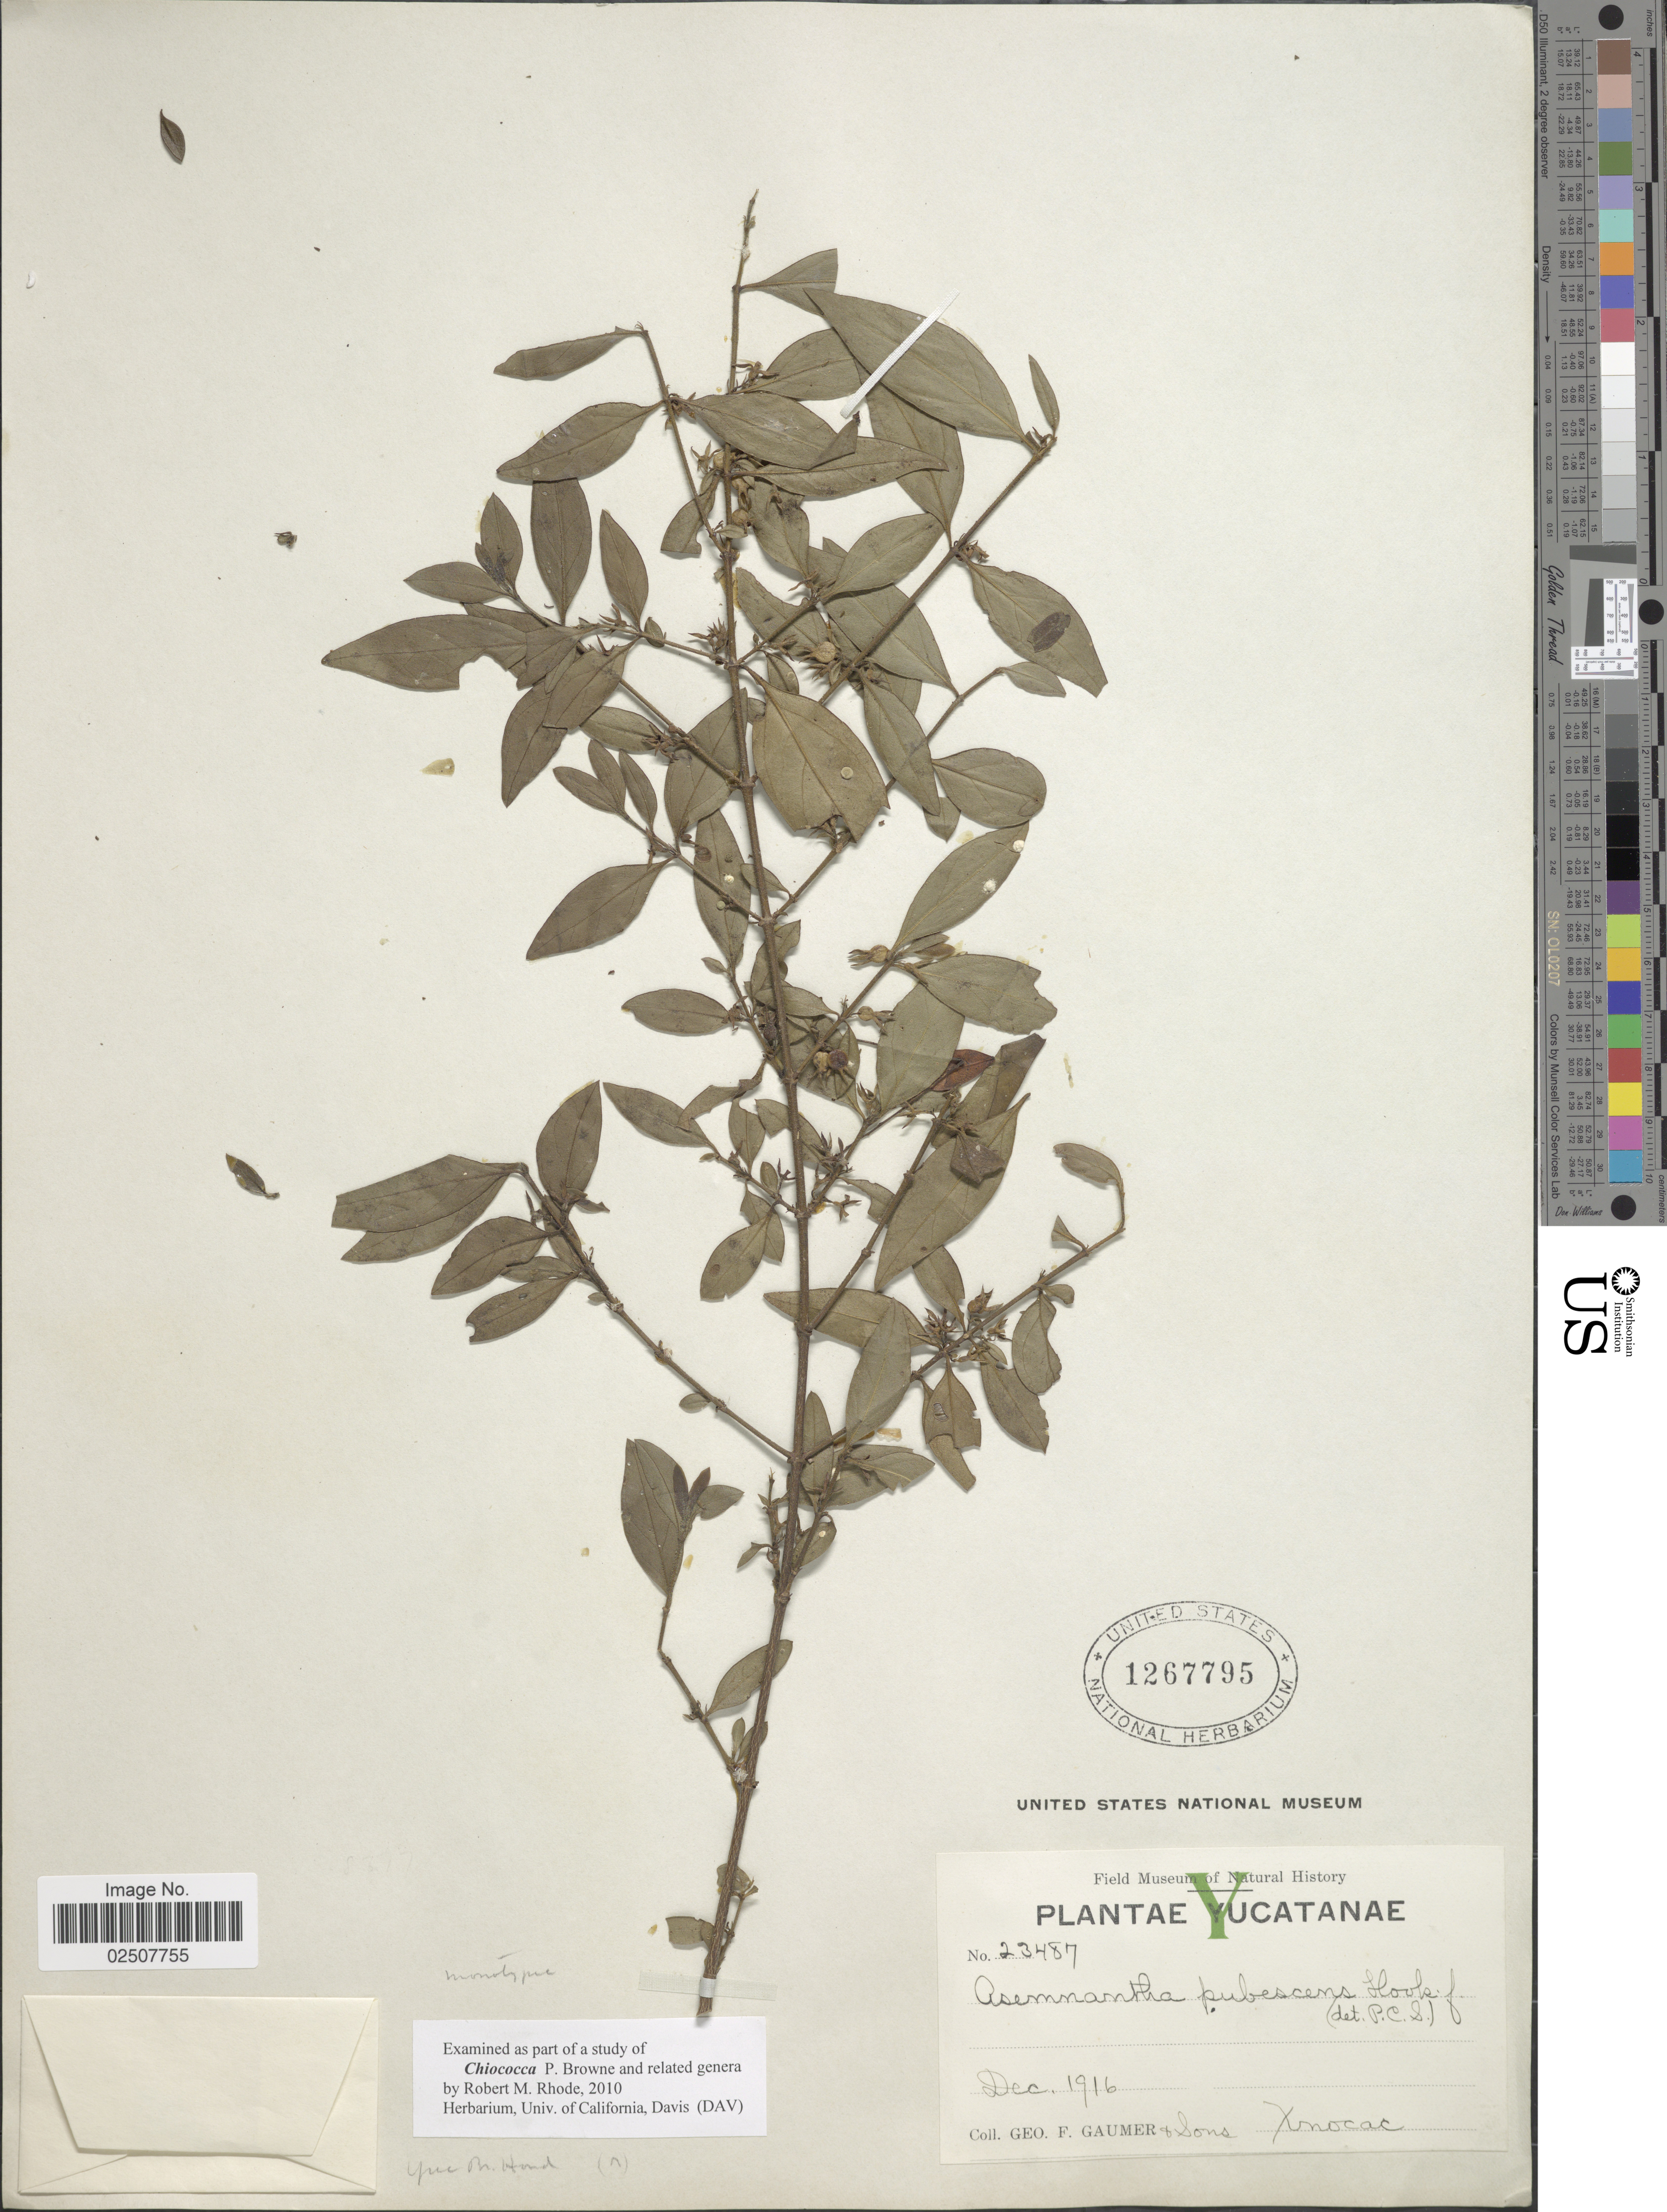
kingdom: Plantae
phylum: Tracheophyta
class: Magnoliopsida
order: Gentianales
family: Rubiaceae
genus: Asemnantha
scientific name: Asemnantha pubescens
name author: Hook. f.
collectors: G. F. Gaumer & & Sons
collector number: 23487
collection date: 1916-12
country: Mexico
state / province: Yucatán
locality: Yucatanae, Xnocac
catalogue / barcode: US 1267795